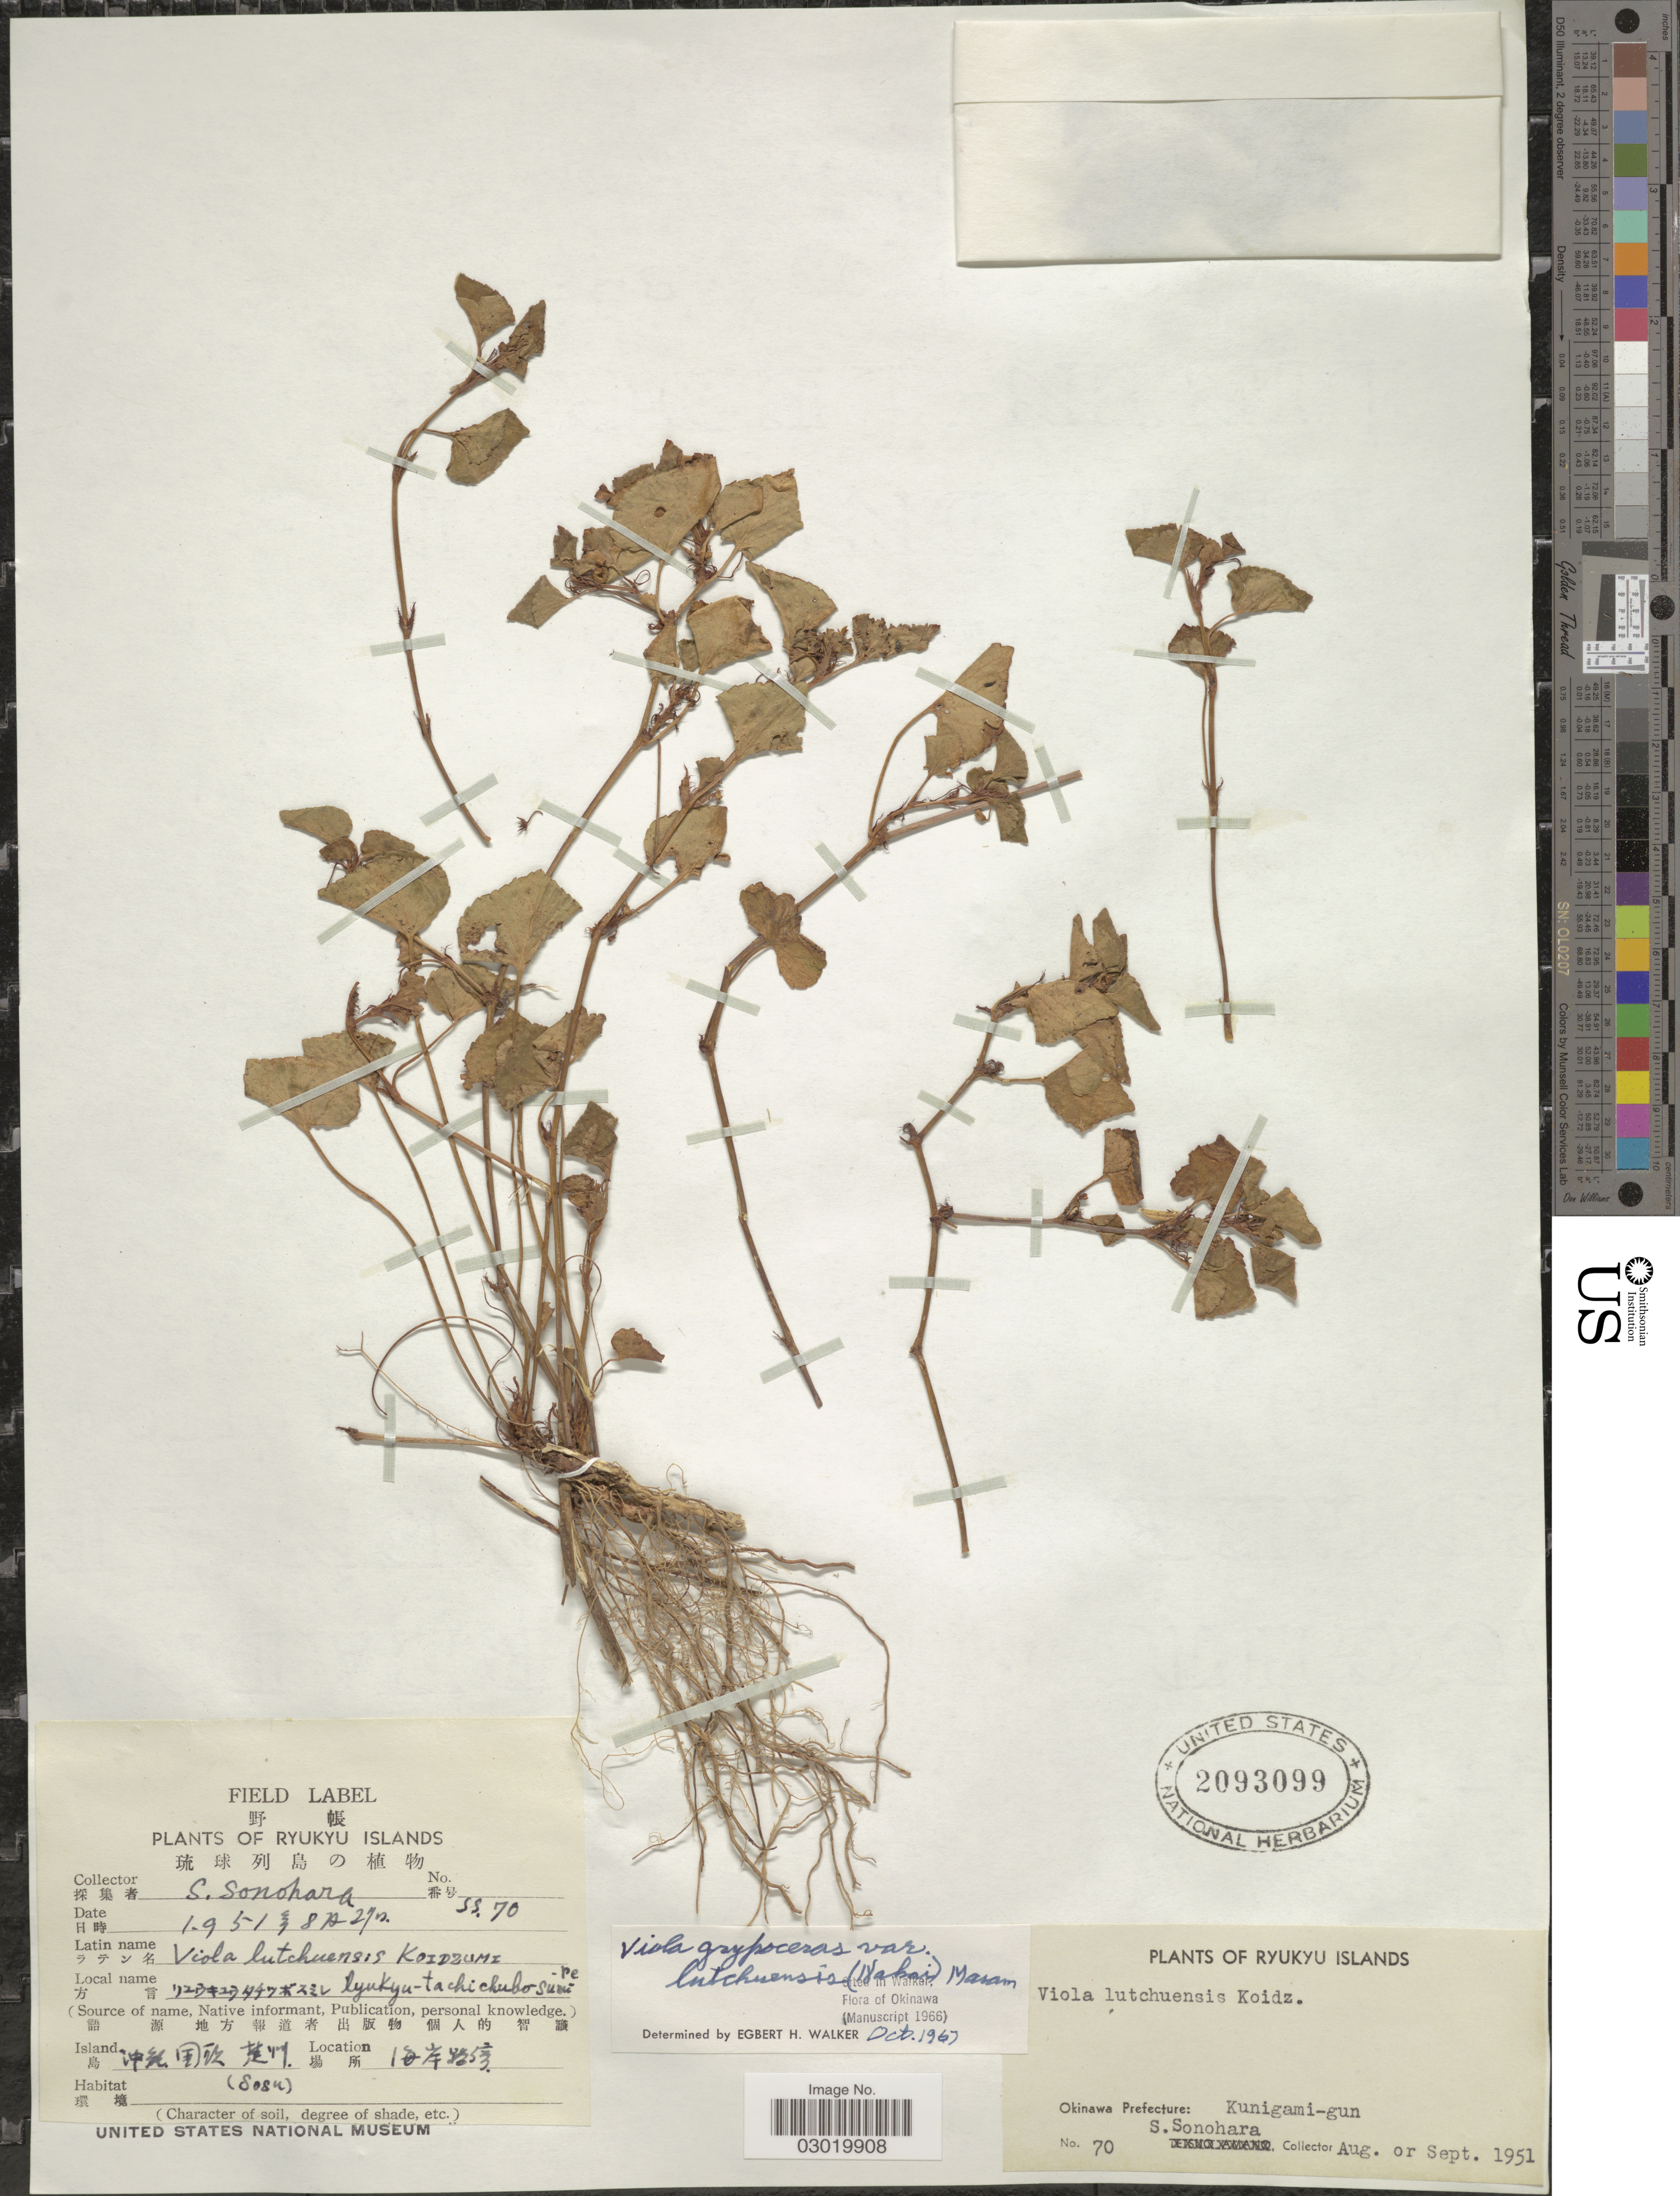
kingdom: Plantae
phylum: Tracheophyta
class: Magnoliopsida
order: Malpighiales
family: Violaceae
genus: Viola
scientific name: Viola grypoceras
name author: A. Gray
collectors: S. Sonohara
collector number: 70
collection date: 1951-08-27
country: Japan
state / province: Okinawa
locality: Ryukyu Islands. Okinawa Prefecture: Kunigami-gun.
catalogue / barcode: US 2093099